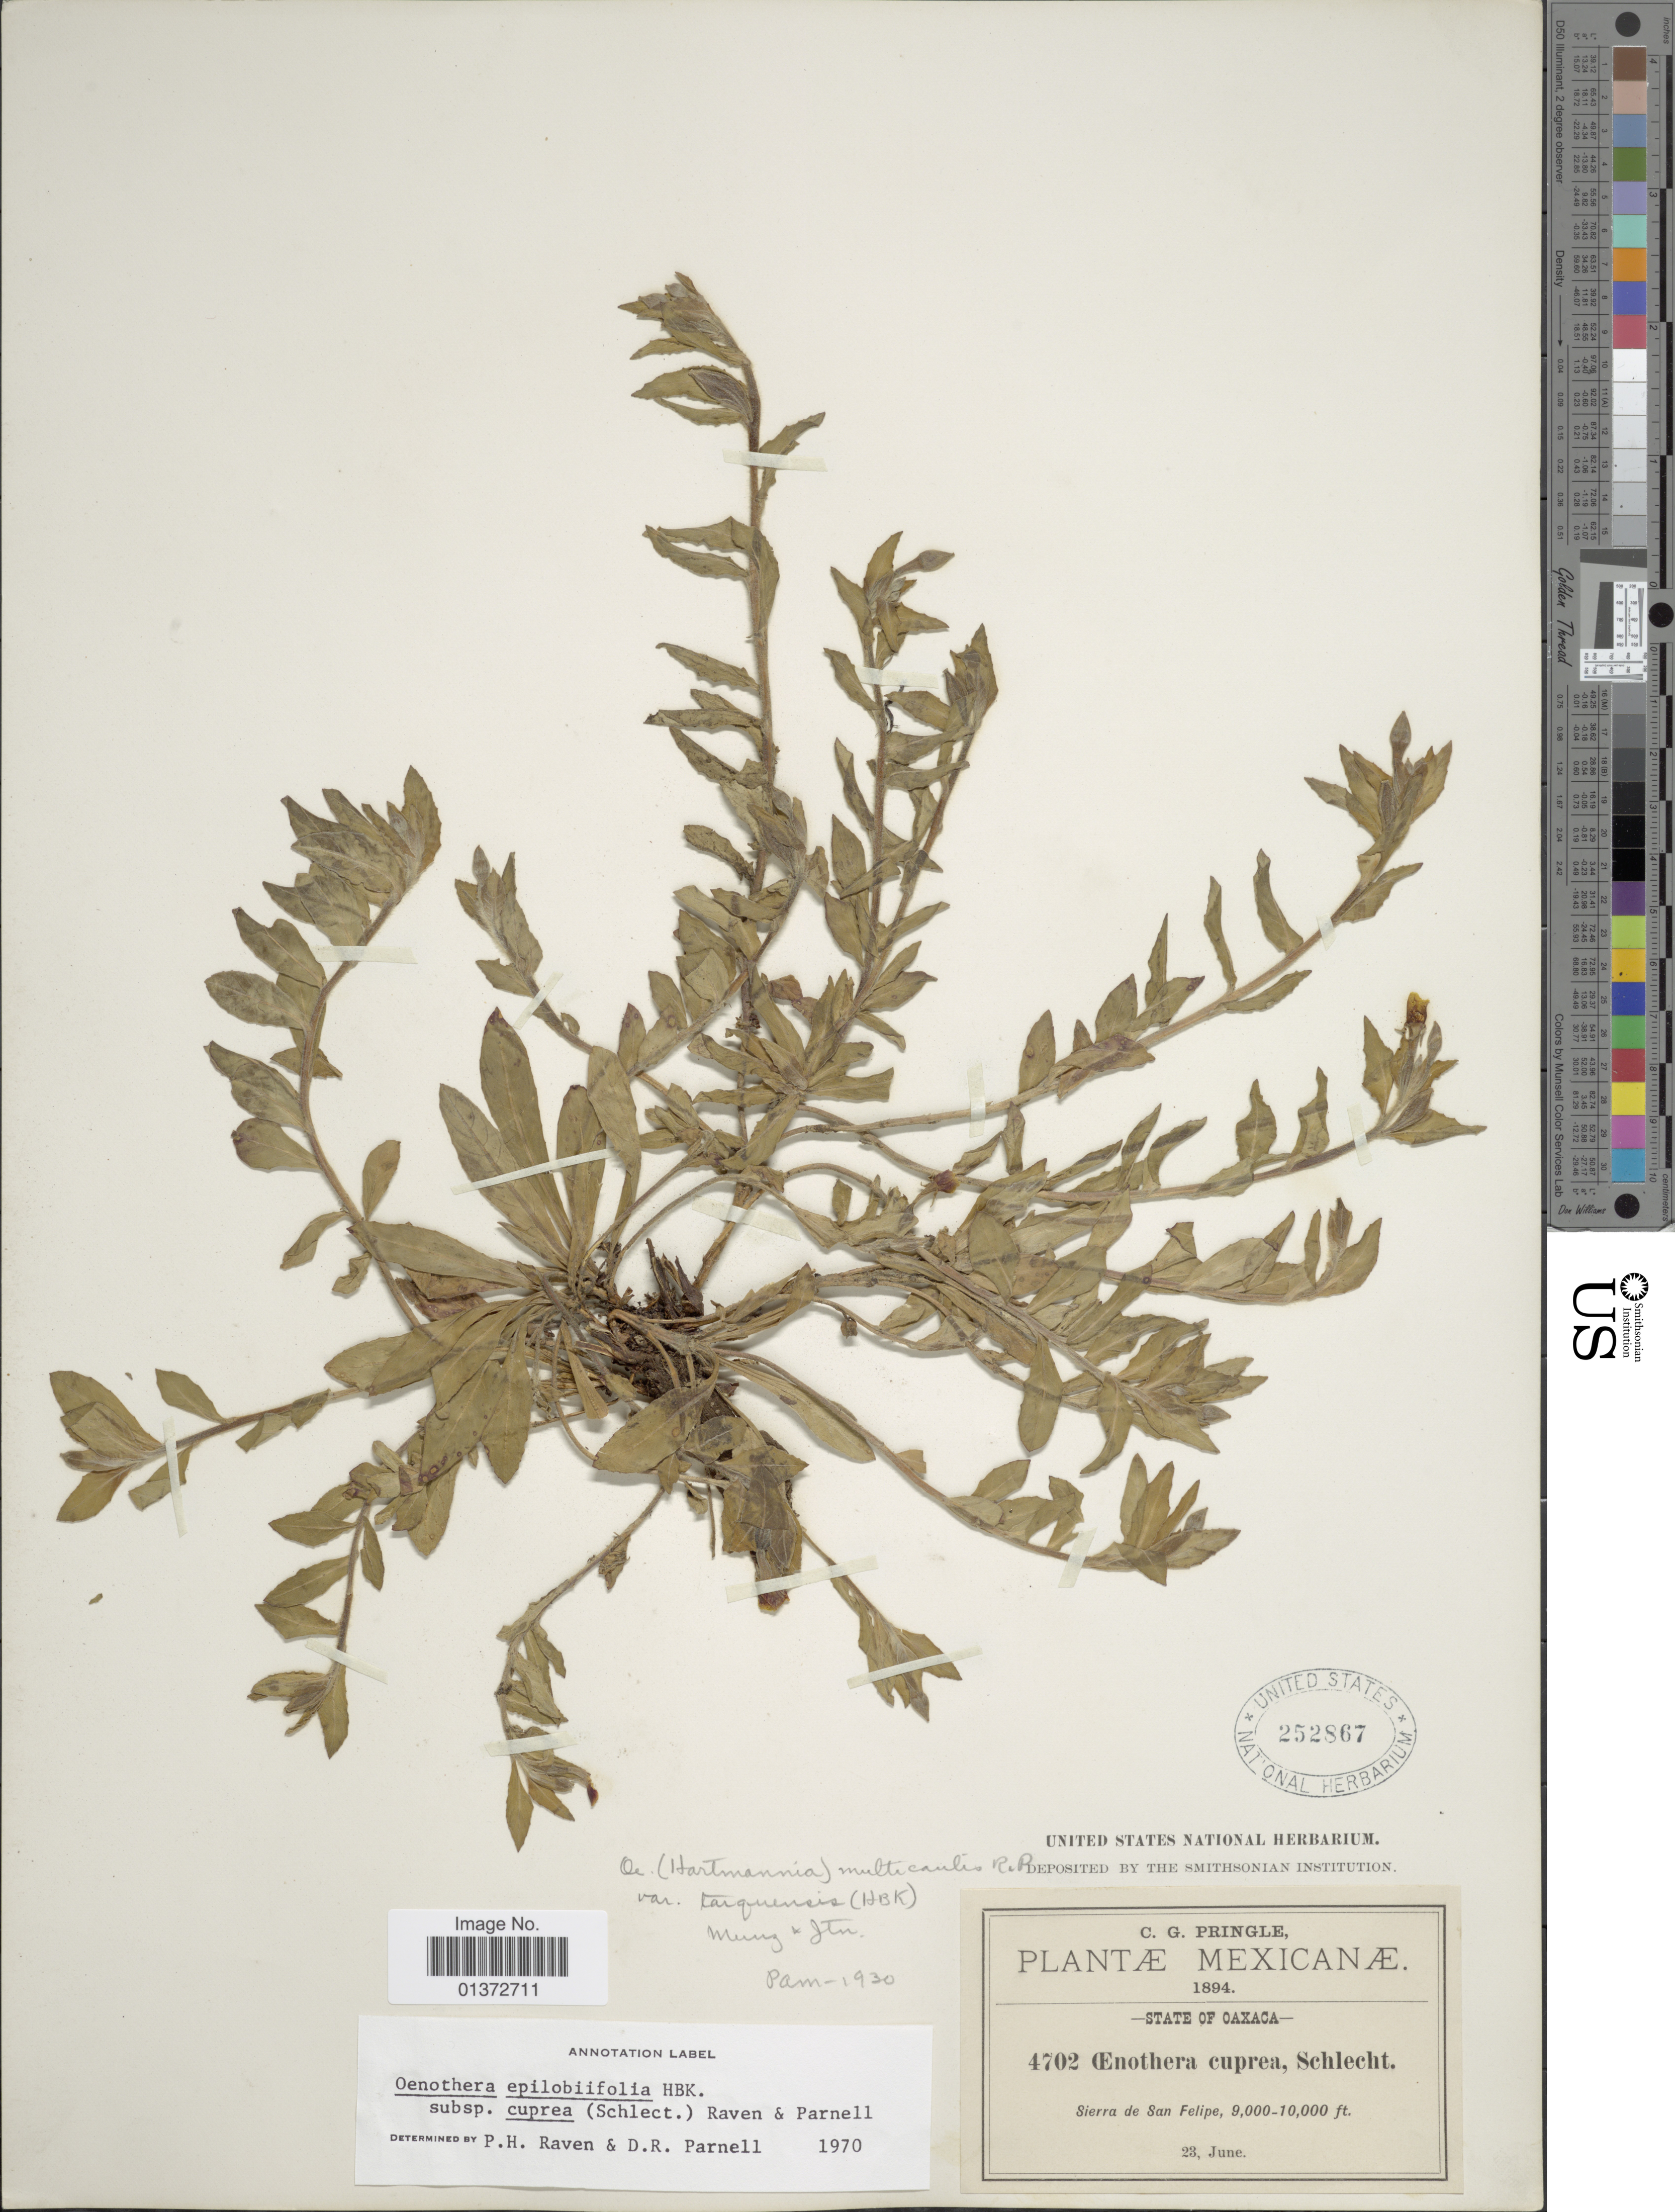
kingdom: Plantae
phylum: Tracheophyta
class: Magnoliopsida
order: Myrtales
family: Onagraceae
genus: Oenothera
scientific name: Oenothera epilobiifolia subsp. cuprea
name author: (Schltdl.) P.H. Raven & D.R. Parn.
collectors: C. G. Pringle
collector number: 4702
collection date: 1894-06-23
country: Mexico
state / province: Oaxaca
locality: Sierra de San Felipe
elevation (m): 2743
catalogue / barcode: US 252867